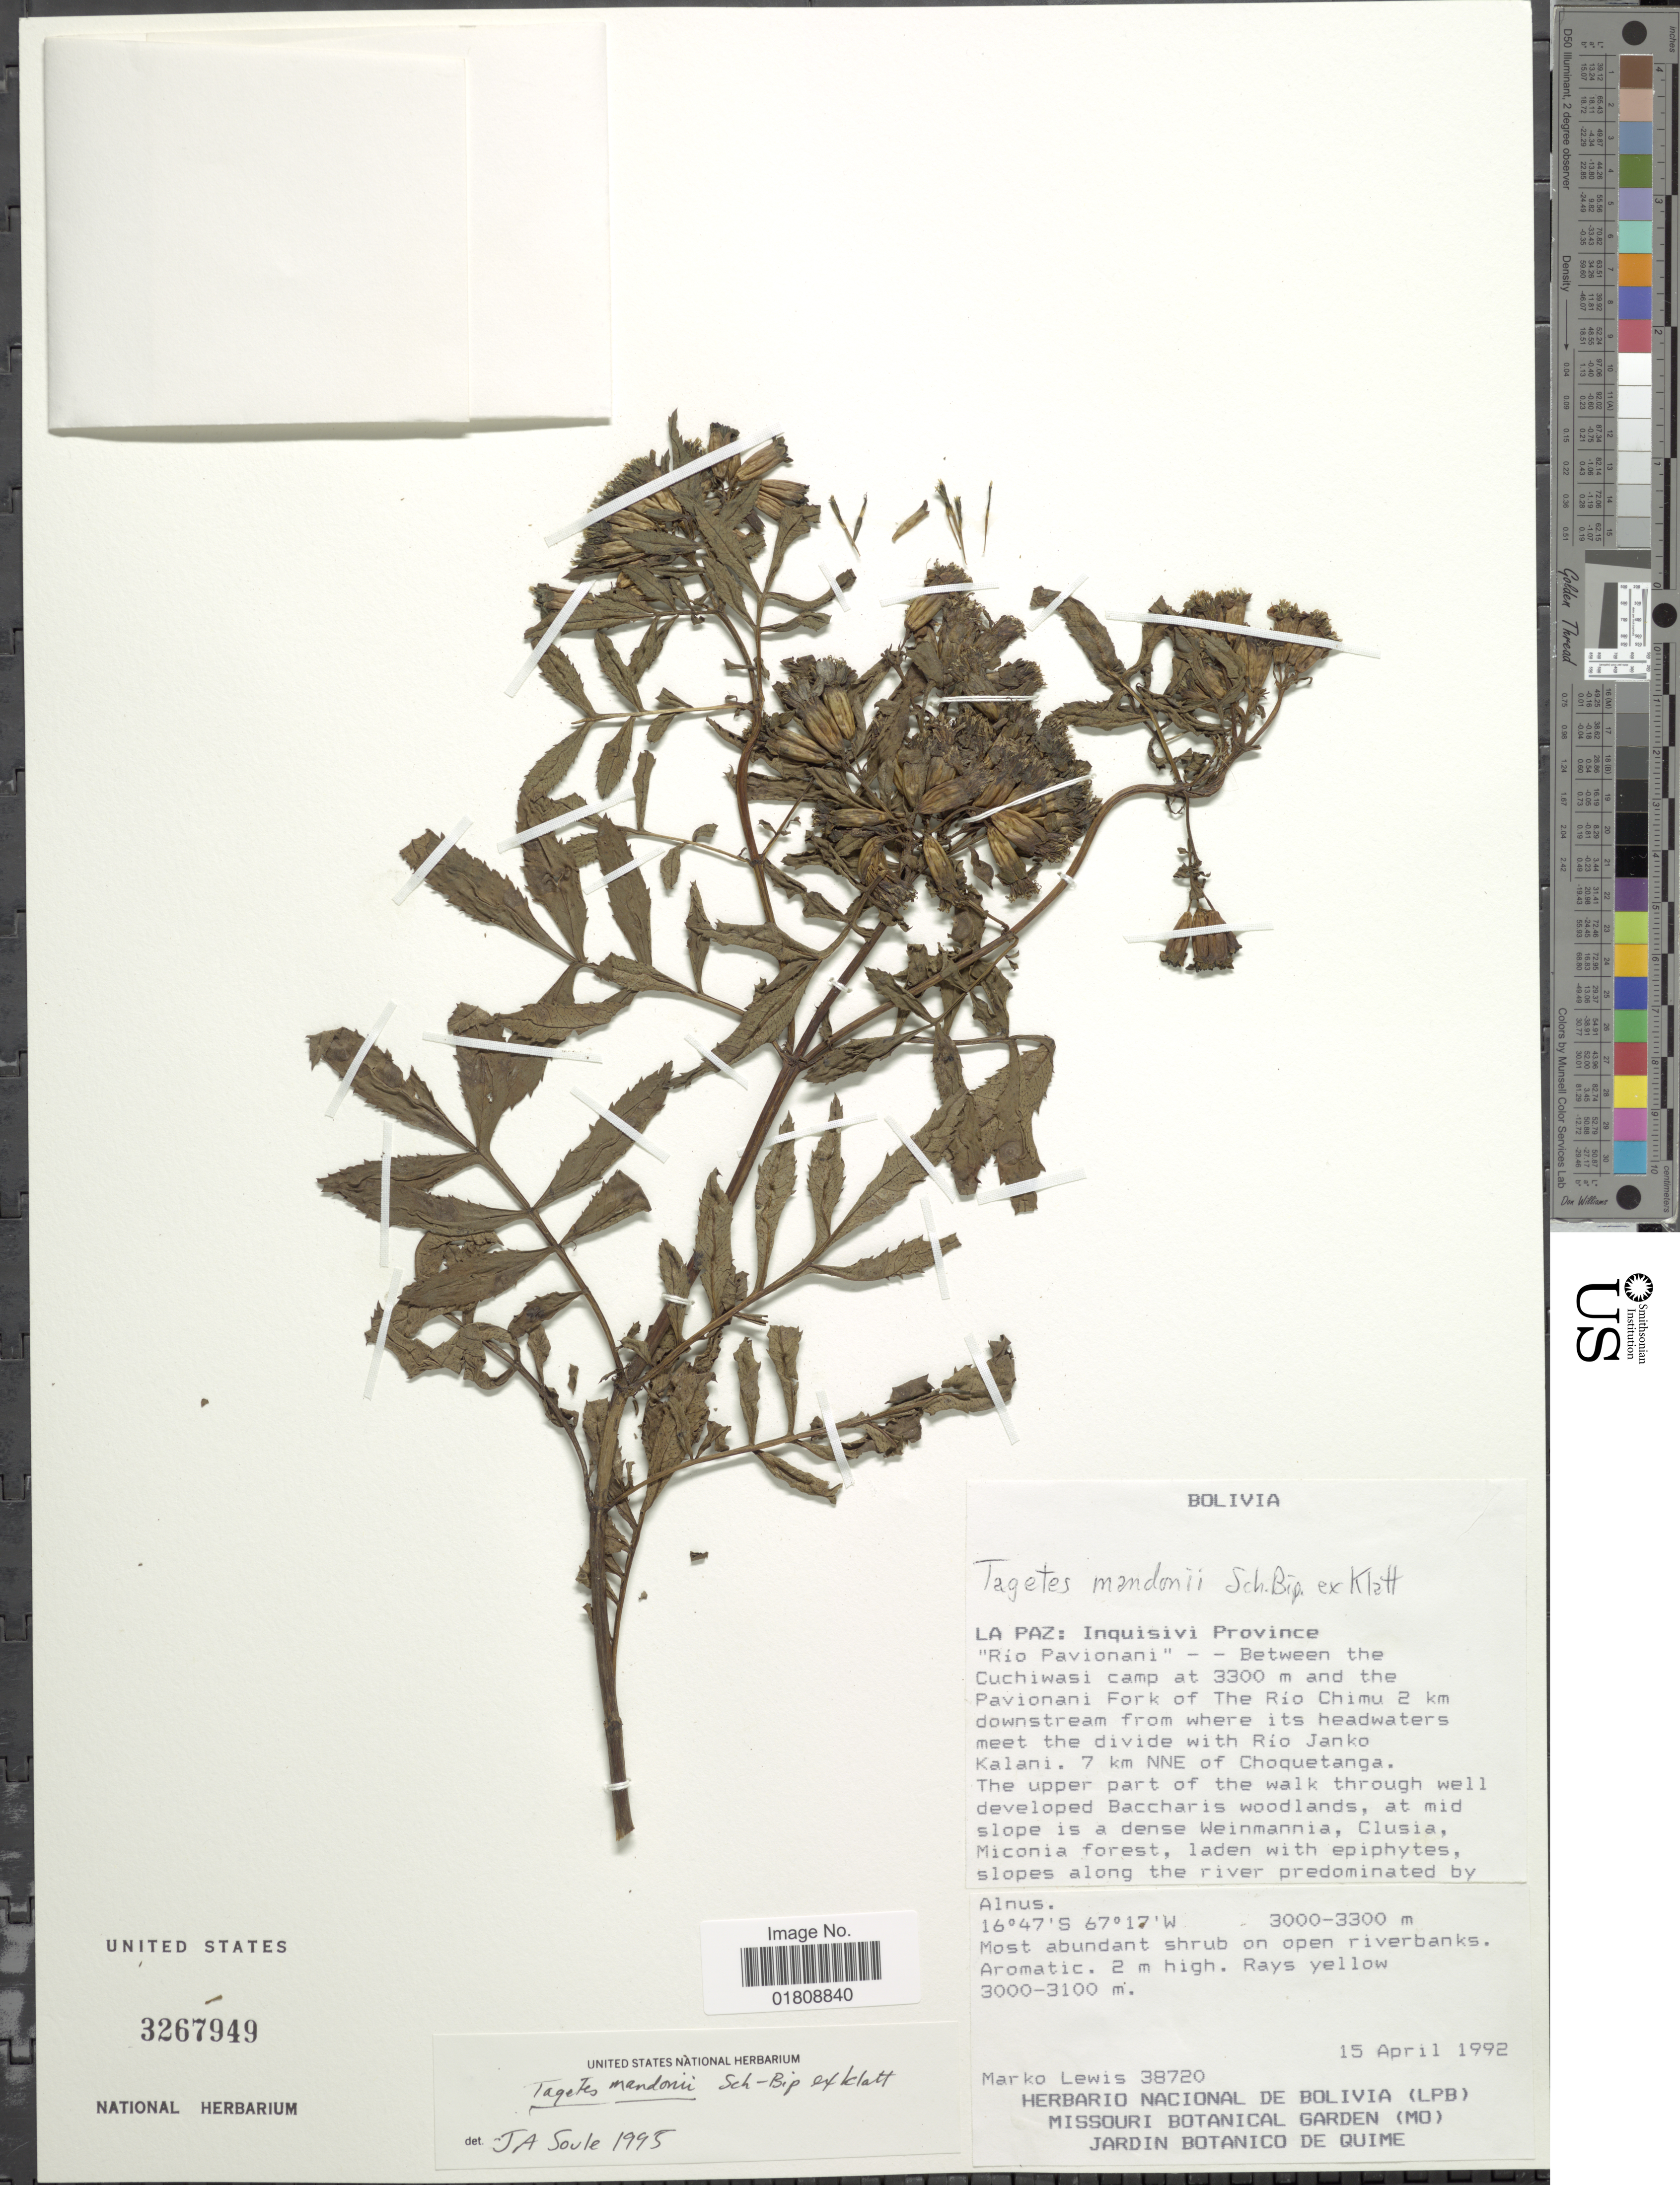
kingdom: Plantae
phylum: Tracheophyta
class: Magnoliopsida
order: Asterales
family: Asteraceae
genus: Tagetes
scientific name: Tagetes mandonii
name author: Sch. Bip. ex Klatt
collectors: M. A. Lewis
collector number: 38720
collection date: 1992-04-15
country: Bolivia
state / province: La Paz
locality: Inquisivi Province, Rio Pavionani, between the Cuchiwasi camp and the Pavionani Fork of The Rio Chimu 2 km downstream from where its headwaters meet the divide with Rio Janko Kalani, 7 km NNE of Choquetanga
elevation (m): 3000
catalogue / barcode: US 3267949